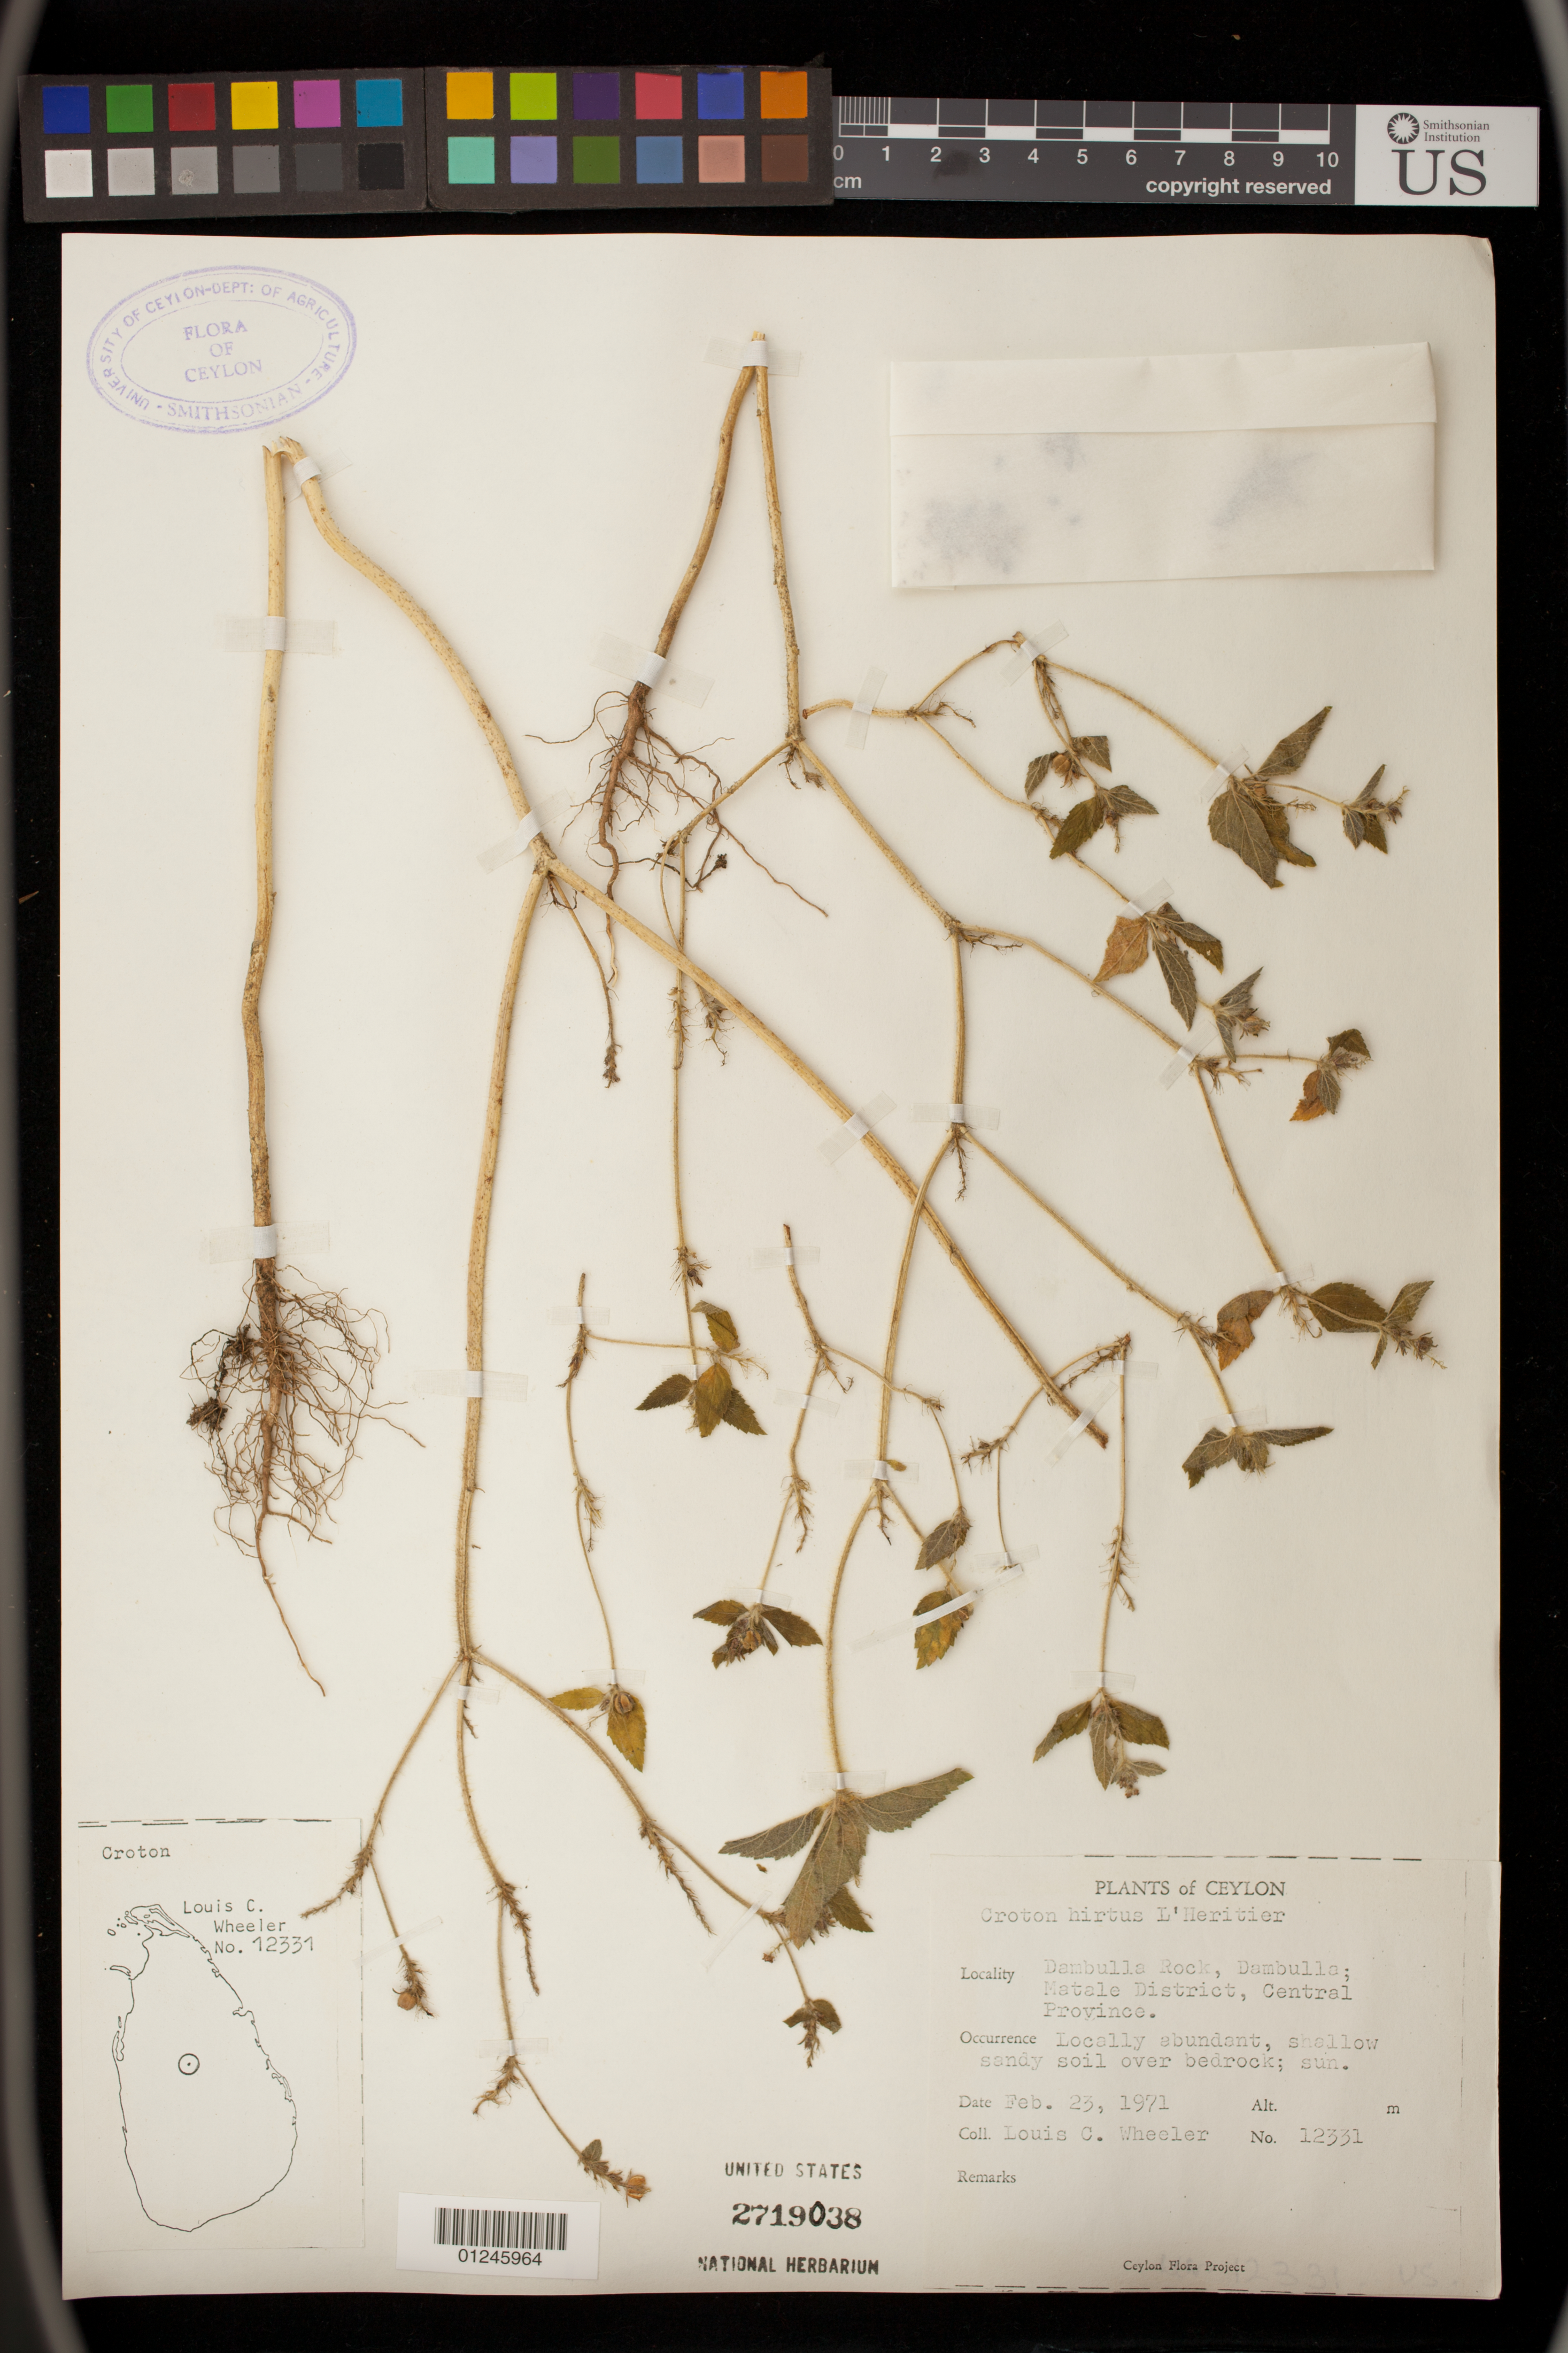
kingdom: Plantae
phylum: Tracheophyta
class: Magnoliopsida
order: Malpighiales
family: Euphorbiaceae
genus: Croton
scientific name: Croton hirtus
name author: L'Hér.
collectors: L. C. Wheeler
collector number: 12331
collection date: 1971-02-23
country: Sri Lanka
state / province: Central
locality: Dambulla Rock, Dambulla; Matale District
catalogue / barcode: US 2719038